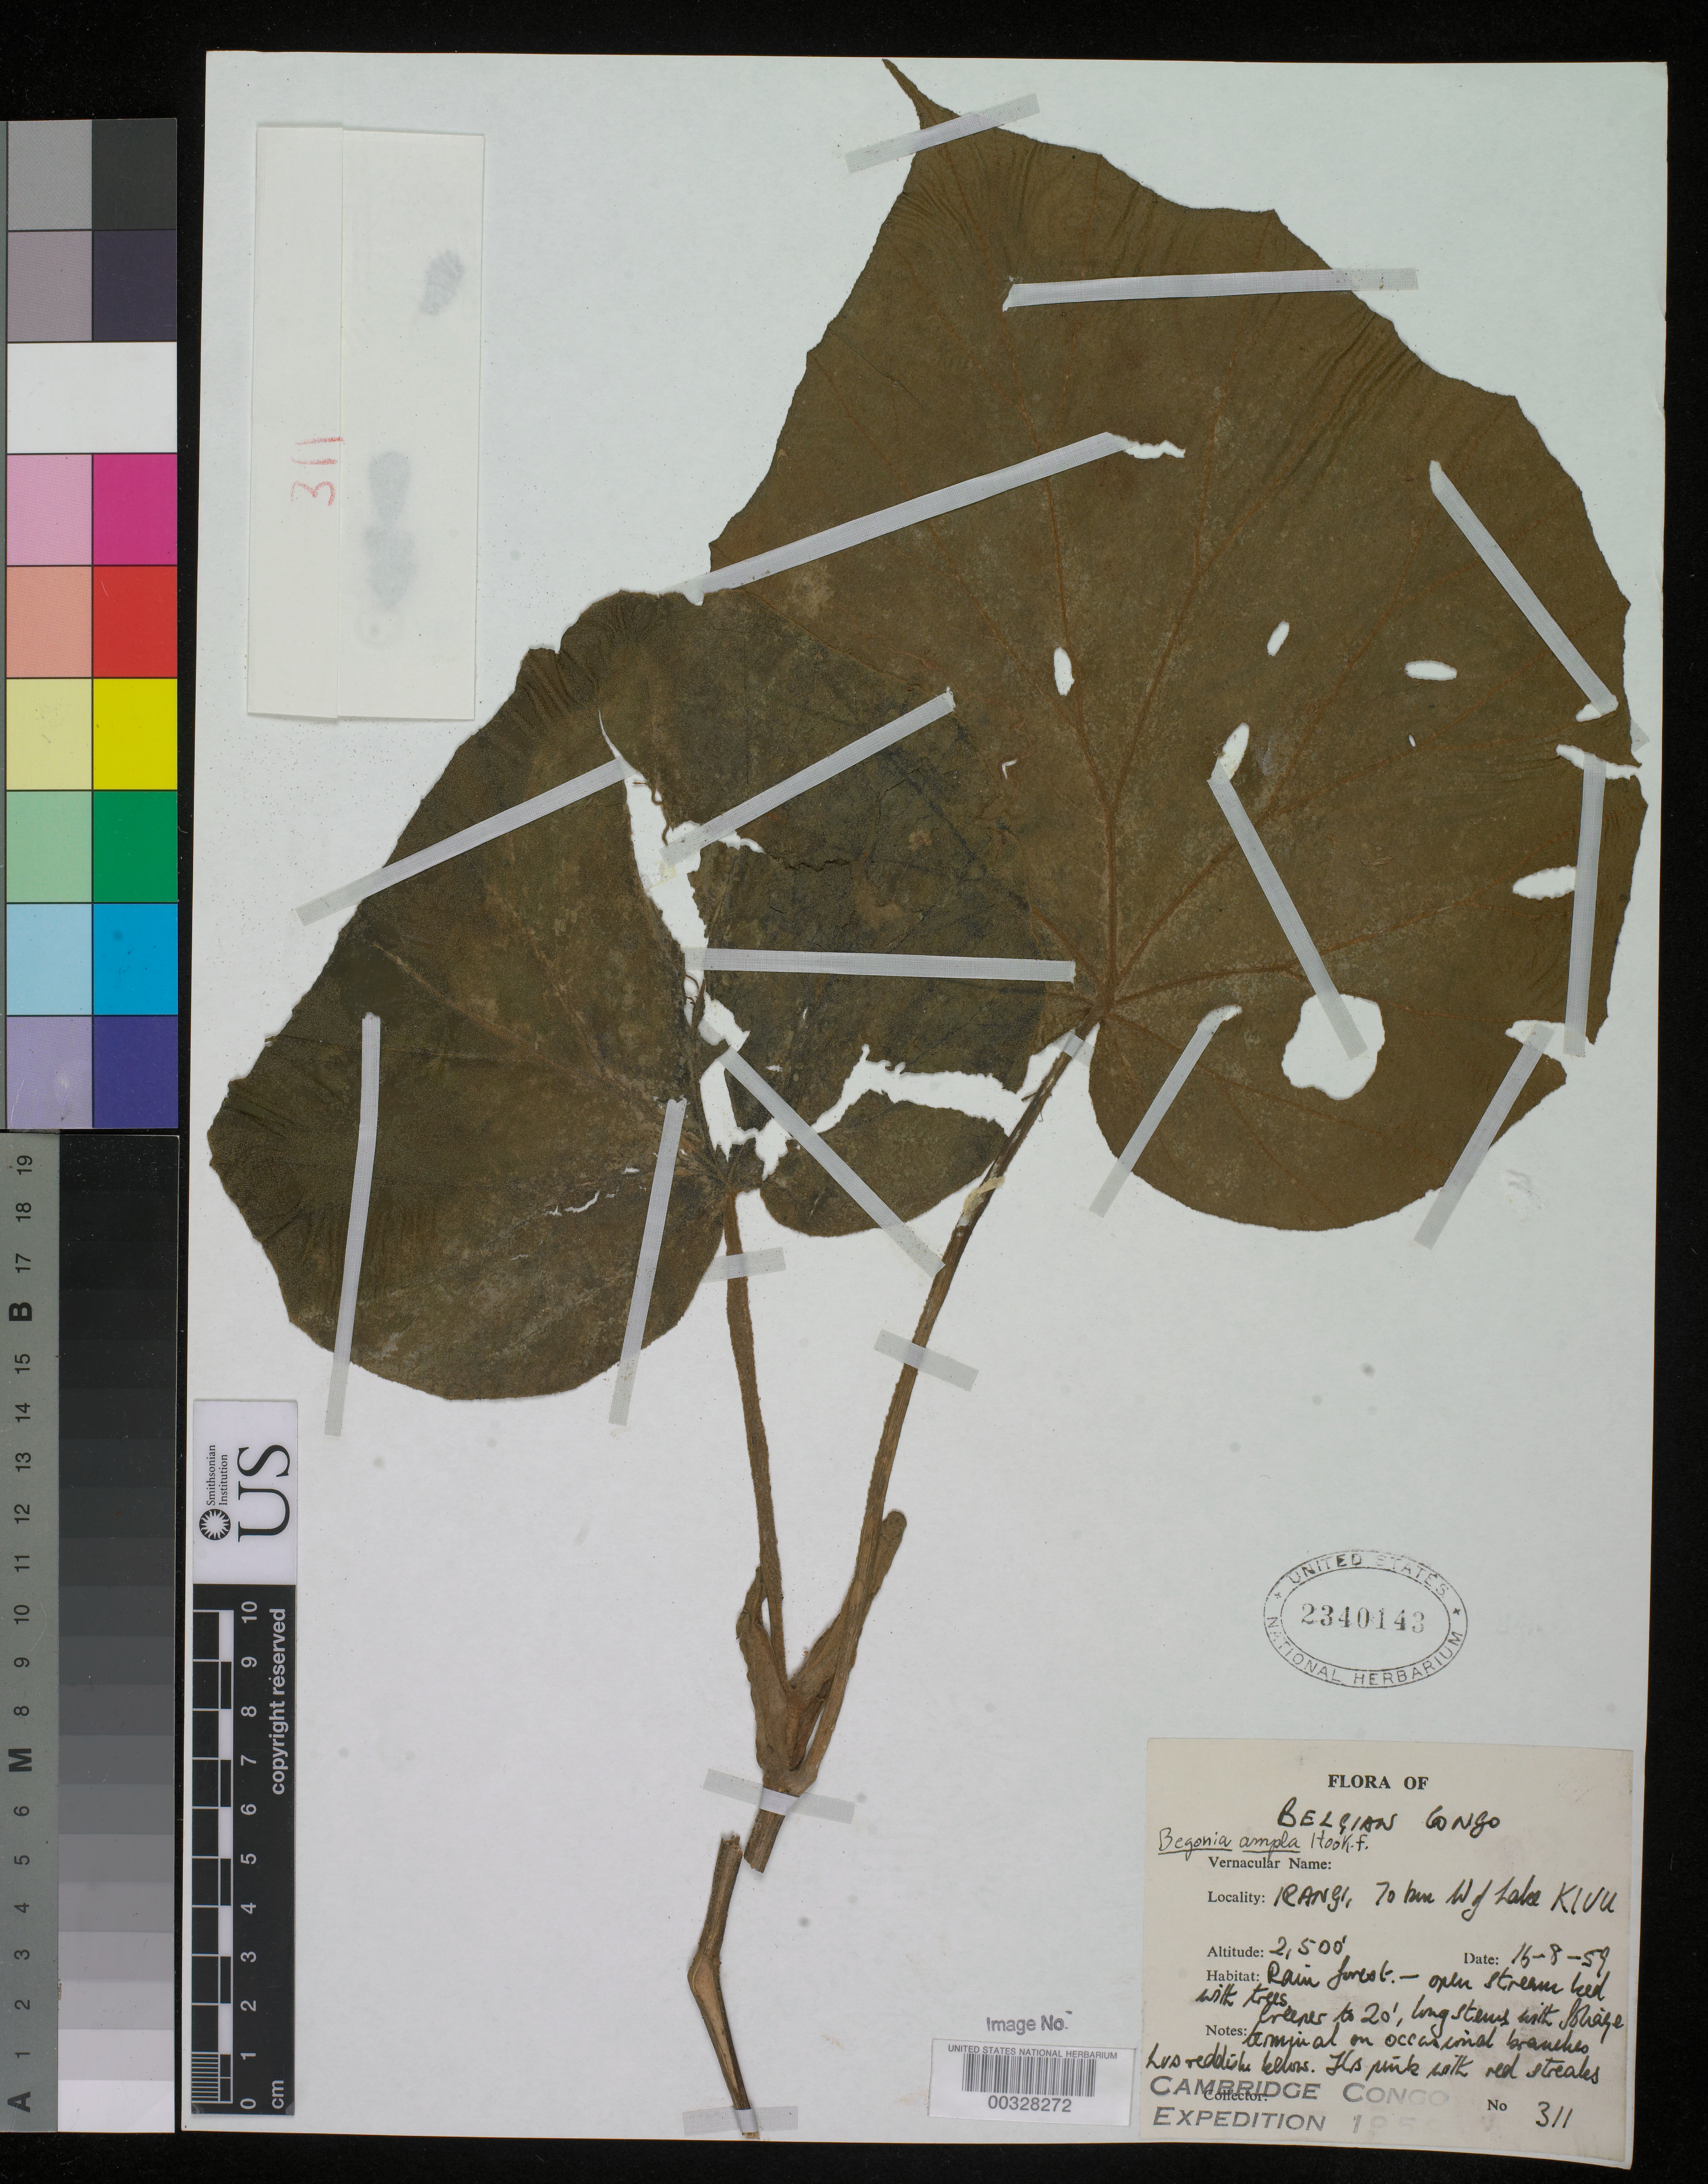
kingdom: Plantae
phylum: Tracheophyta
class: Magnoliopsida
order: Cucurbitales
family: Begoniaceae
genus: Begonia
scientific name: Begonia ampla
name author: Hook. f.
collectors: ex Cambridge Congo exped.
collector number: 311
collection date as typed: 16 Aug 1959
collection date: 1959-08-16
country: Congo, Democratic Republic of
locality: Rangi, 70 km w of lake kluu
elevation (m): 762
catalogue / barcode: US 2340143